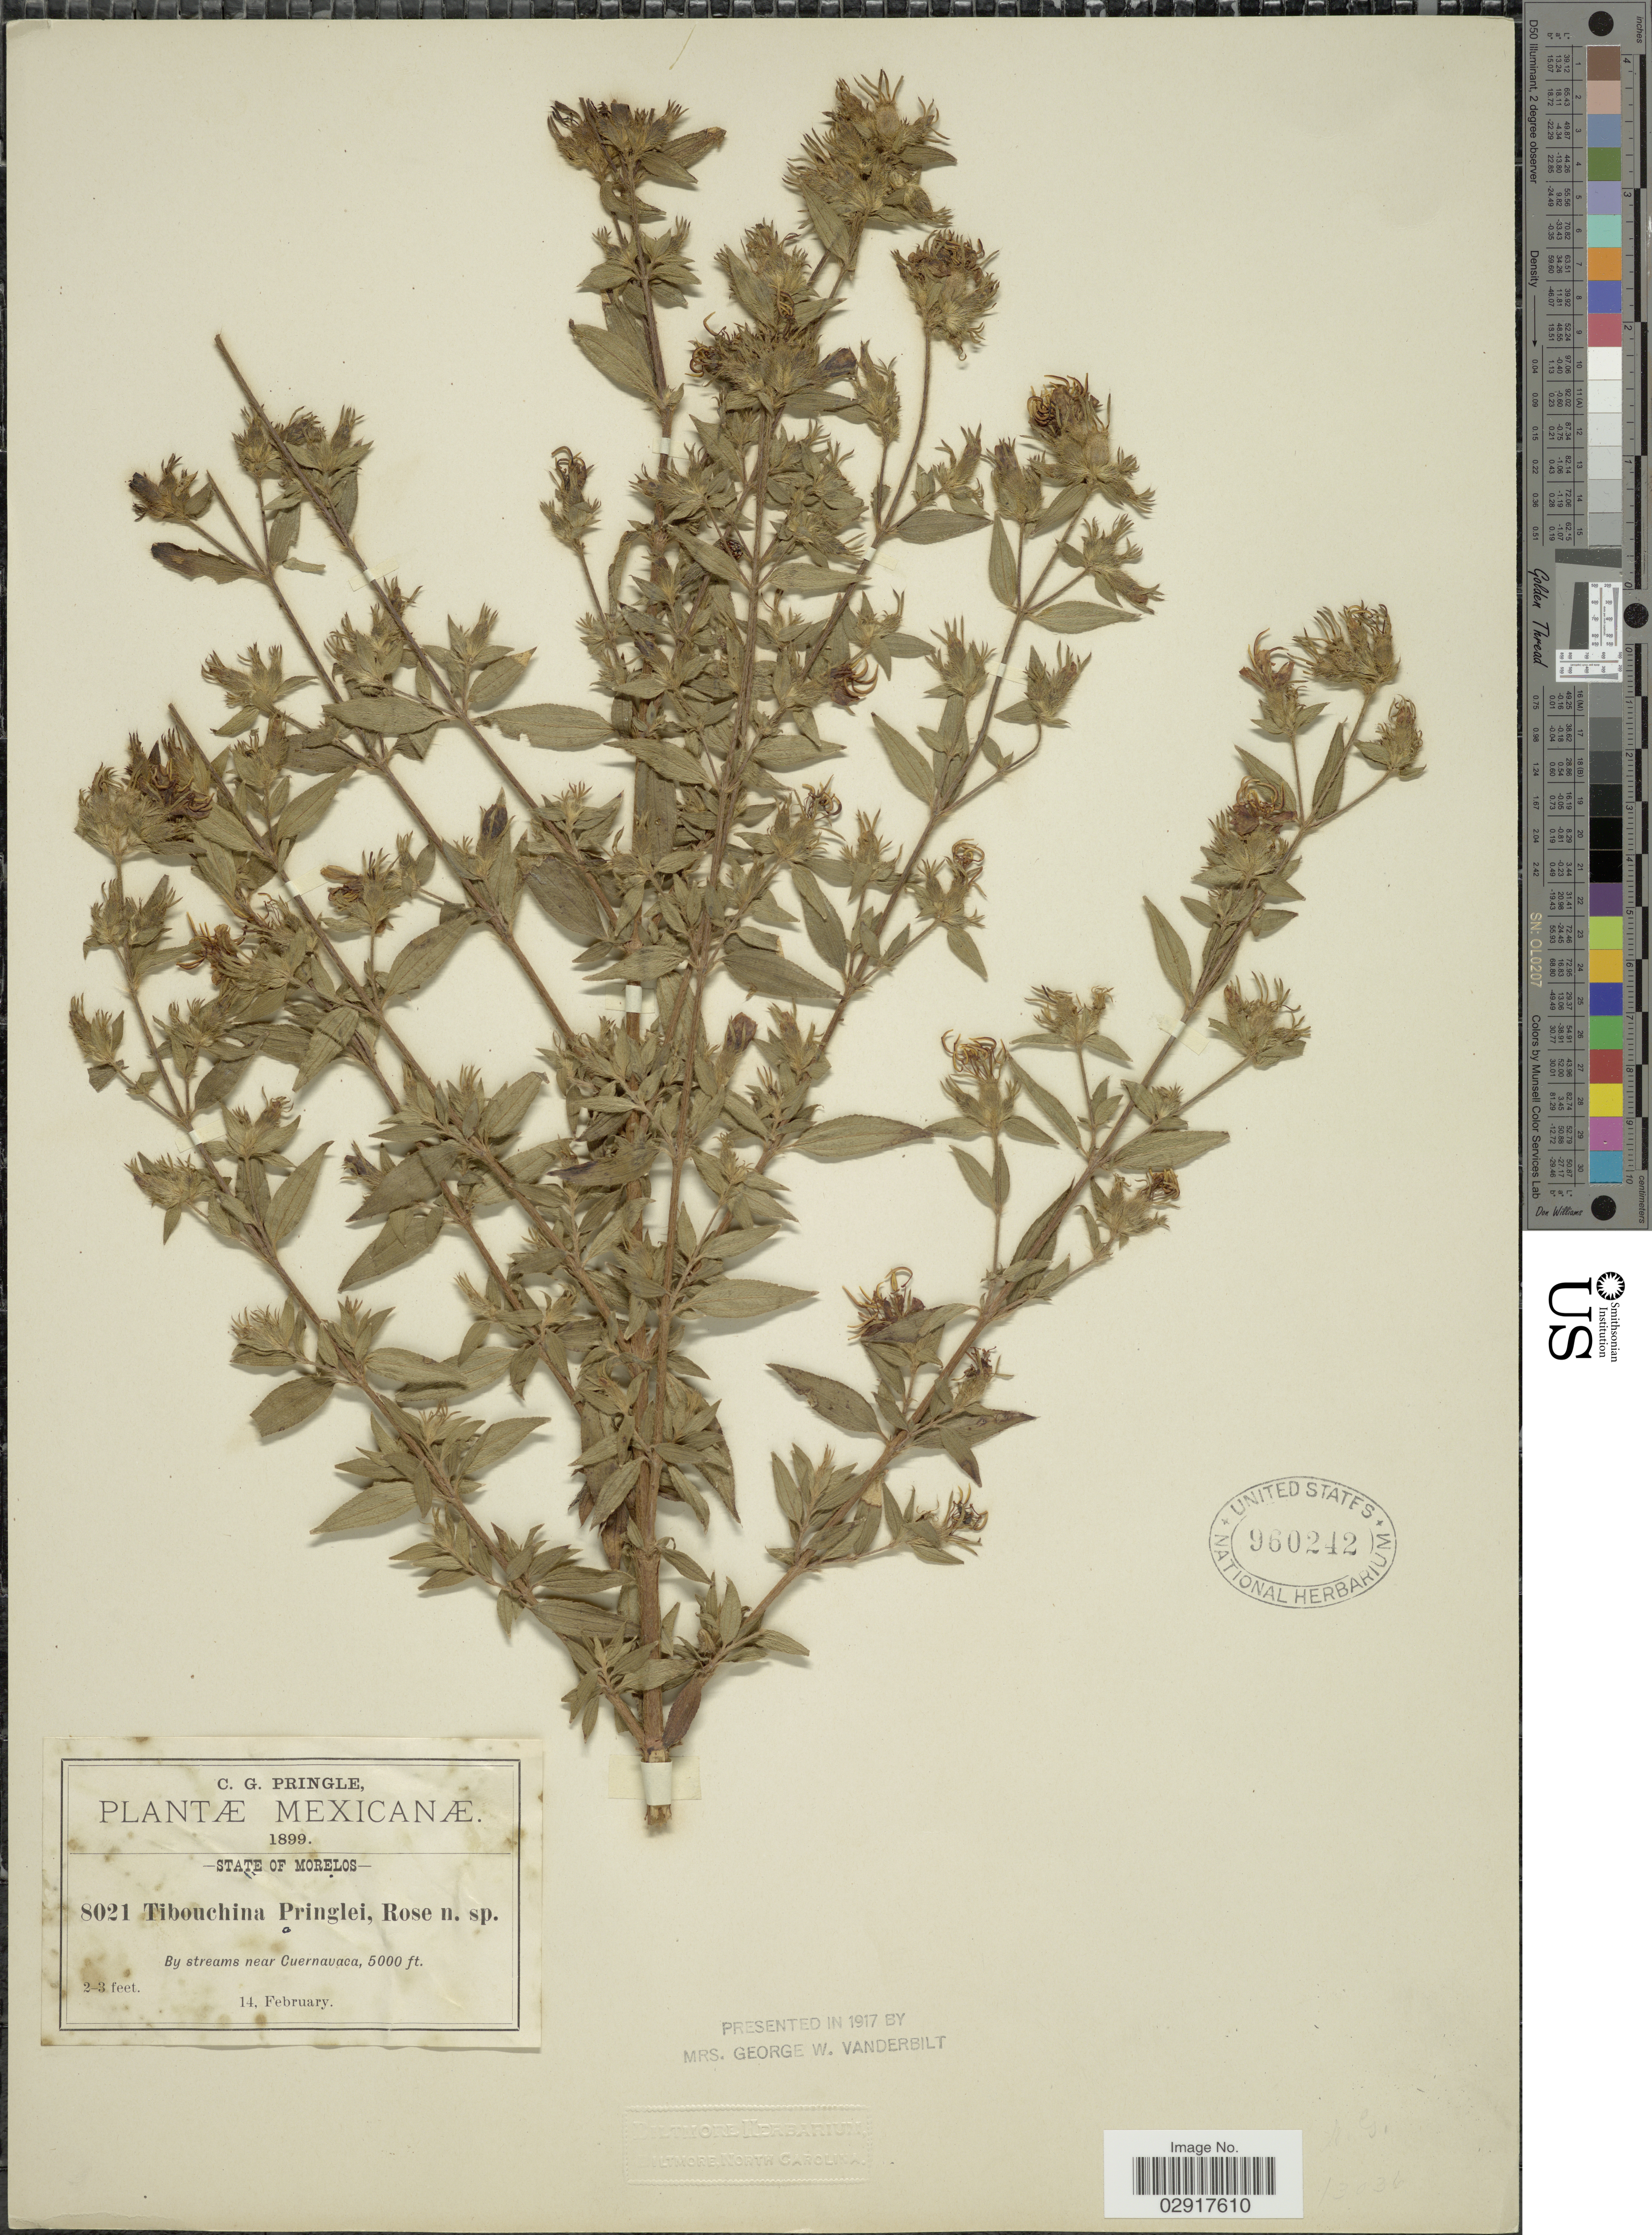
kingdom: Plantae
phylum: Tracheophyta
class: Magnoliopsida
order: Myrtales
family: Melastomataceae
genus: Chaetogastra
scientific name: Chaetogastra tortuosa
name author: (Bonpl.) DC.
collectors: C. G. Pringle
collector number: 8021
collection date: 1899-02-14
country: Mexico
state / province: Morelos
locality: State of Morelos. By streams near Cuernavaca.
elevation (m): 1524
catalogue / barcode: US 960242